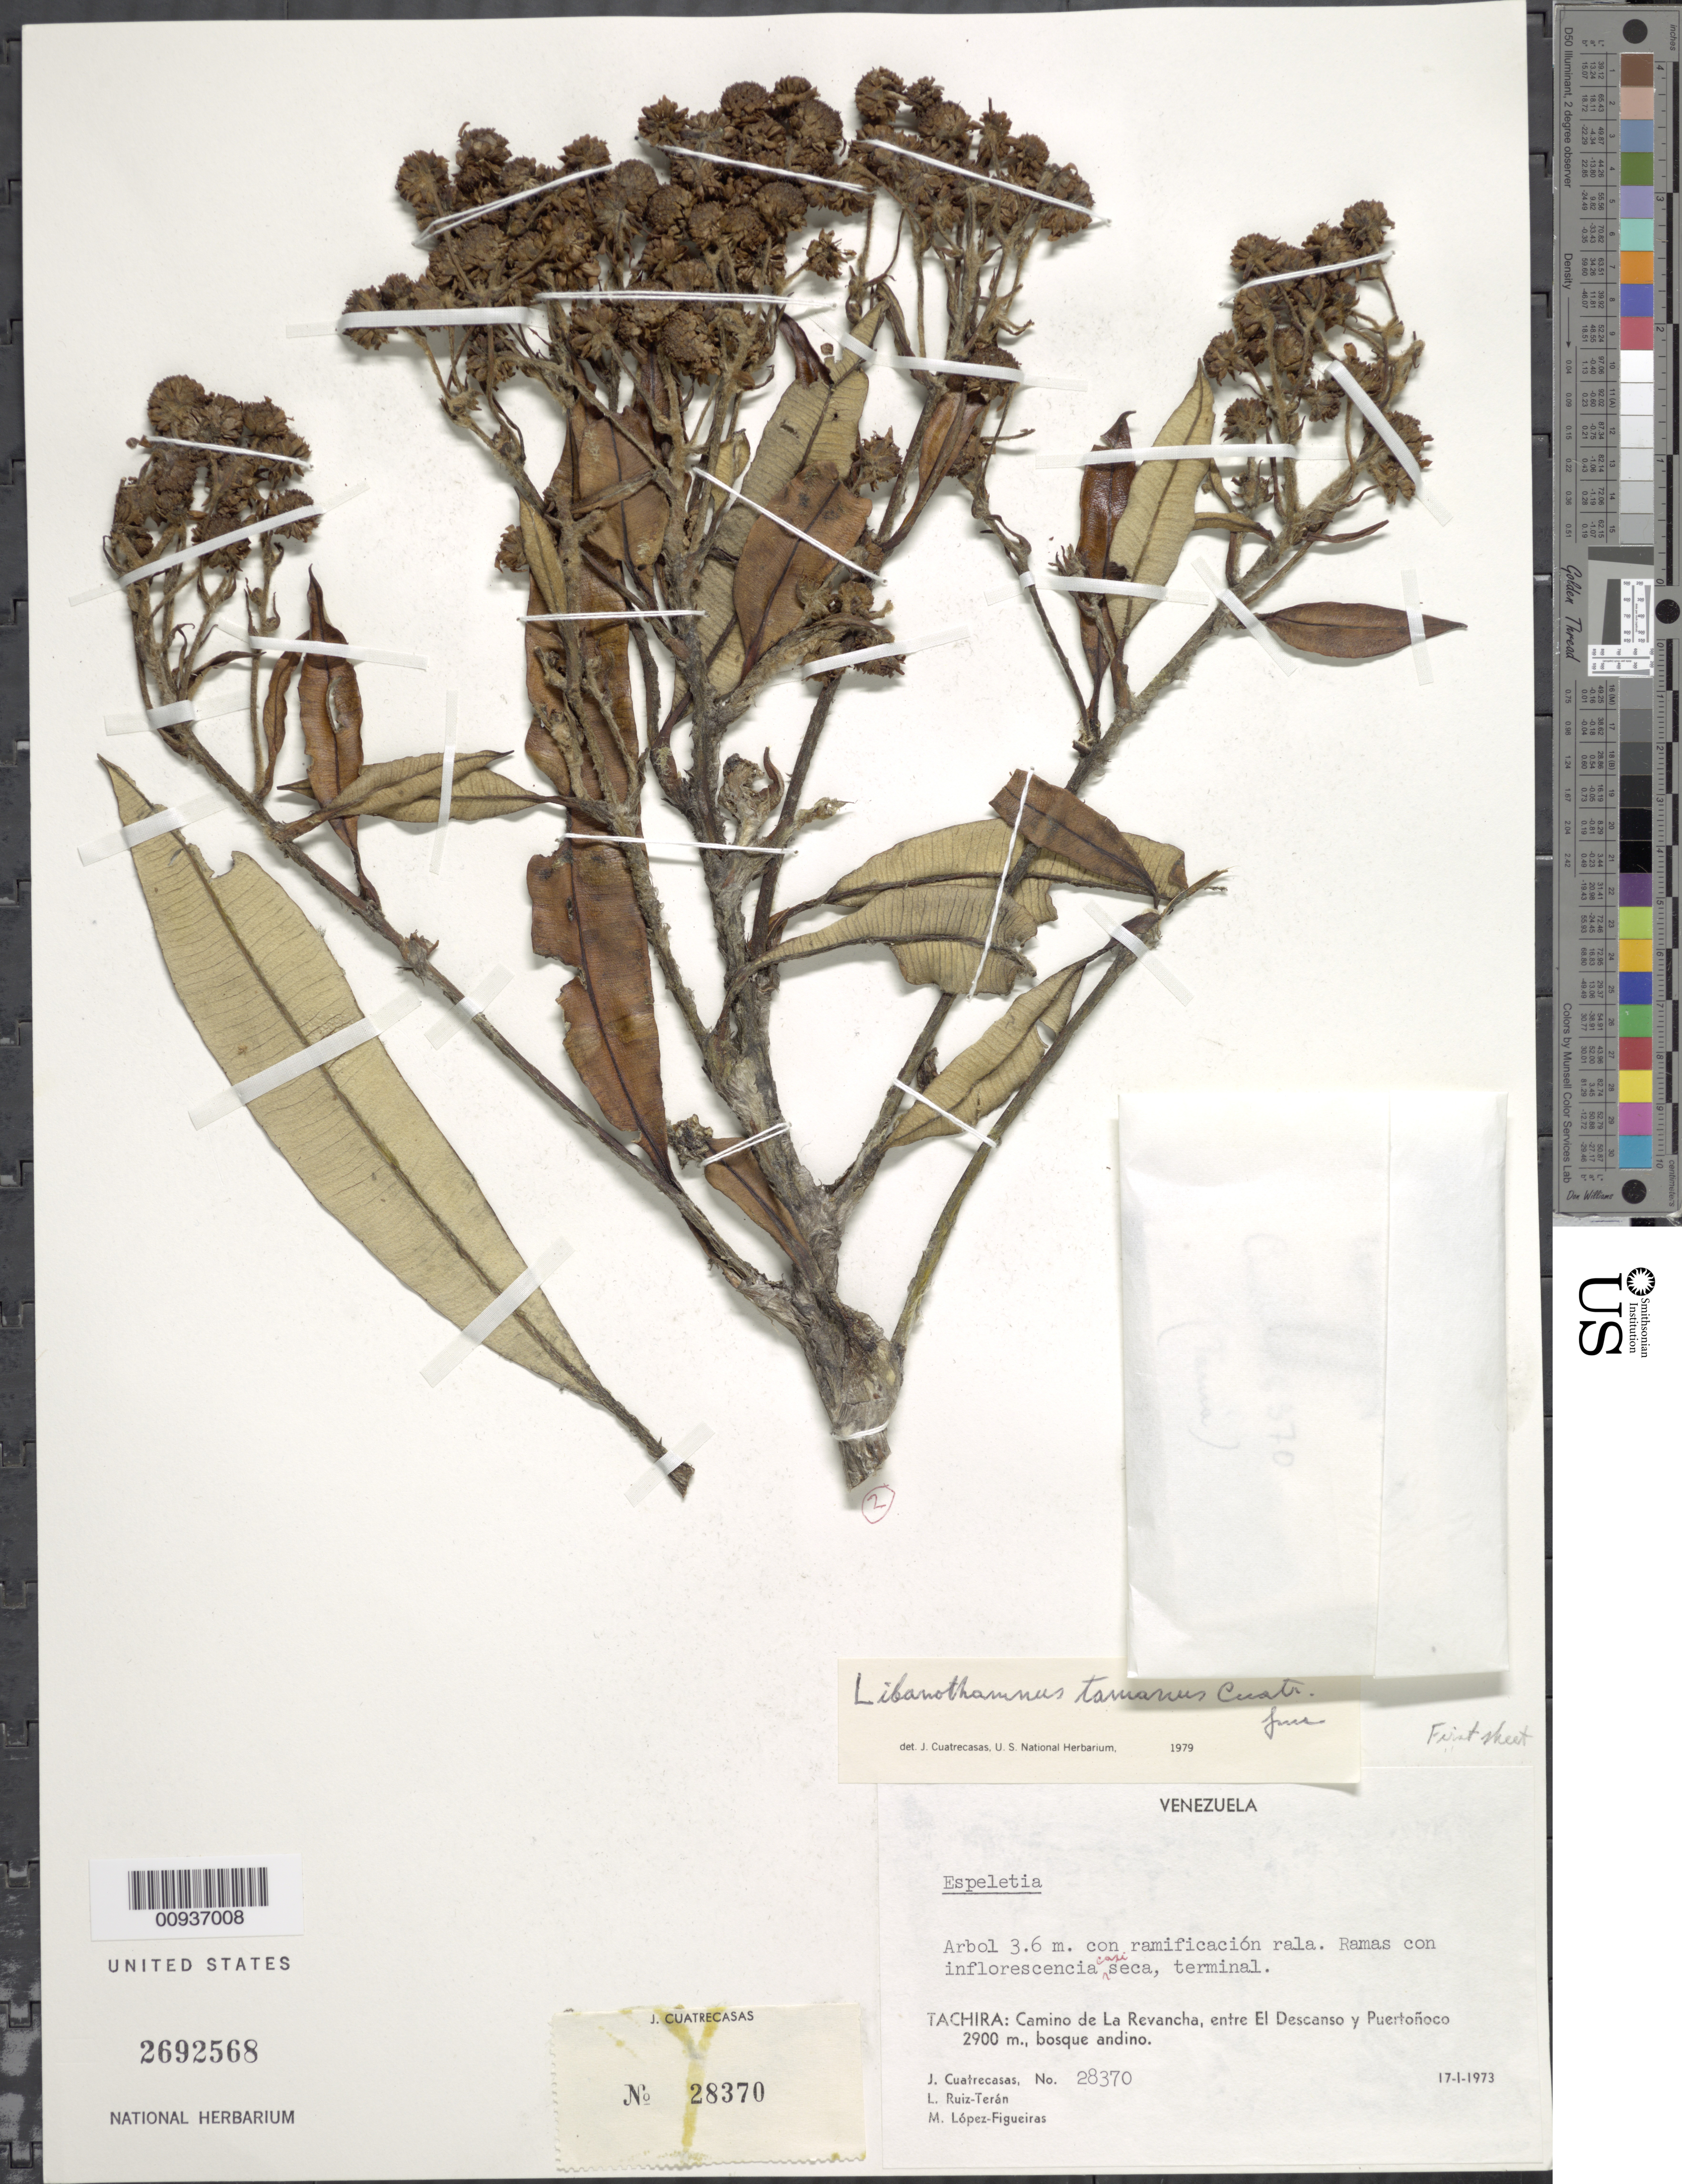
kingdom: Plantae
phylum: Tracheophyta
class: Magnoliopsida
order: Asterales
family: Asteraceae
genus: Libanothamnus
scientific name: Libanothamnus tamanus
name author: (Cuatrec.) Cuatrec.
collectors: J. Cuatrecasas, L. E. Ruíz-Terán & M. López Figueiras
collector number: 28370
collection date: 1973-01-17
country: Venezuela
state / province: Táchira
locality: Camino de La Revancha, entre El Descanso y Puertoñoco.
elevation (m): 2900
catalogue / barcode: US 2692568